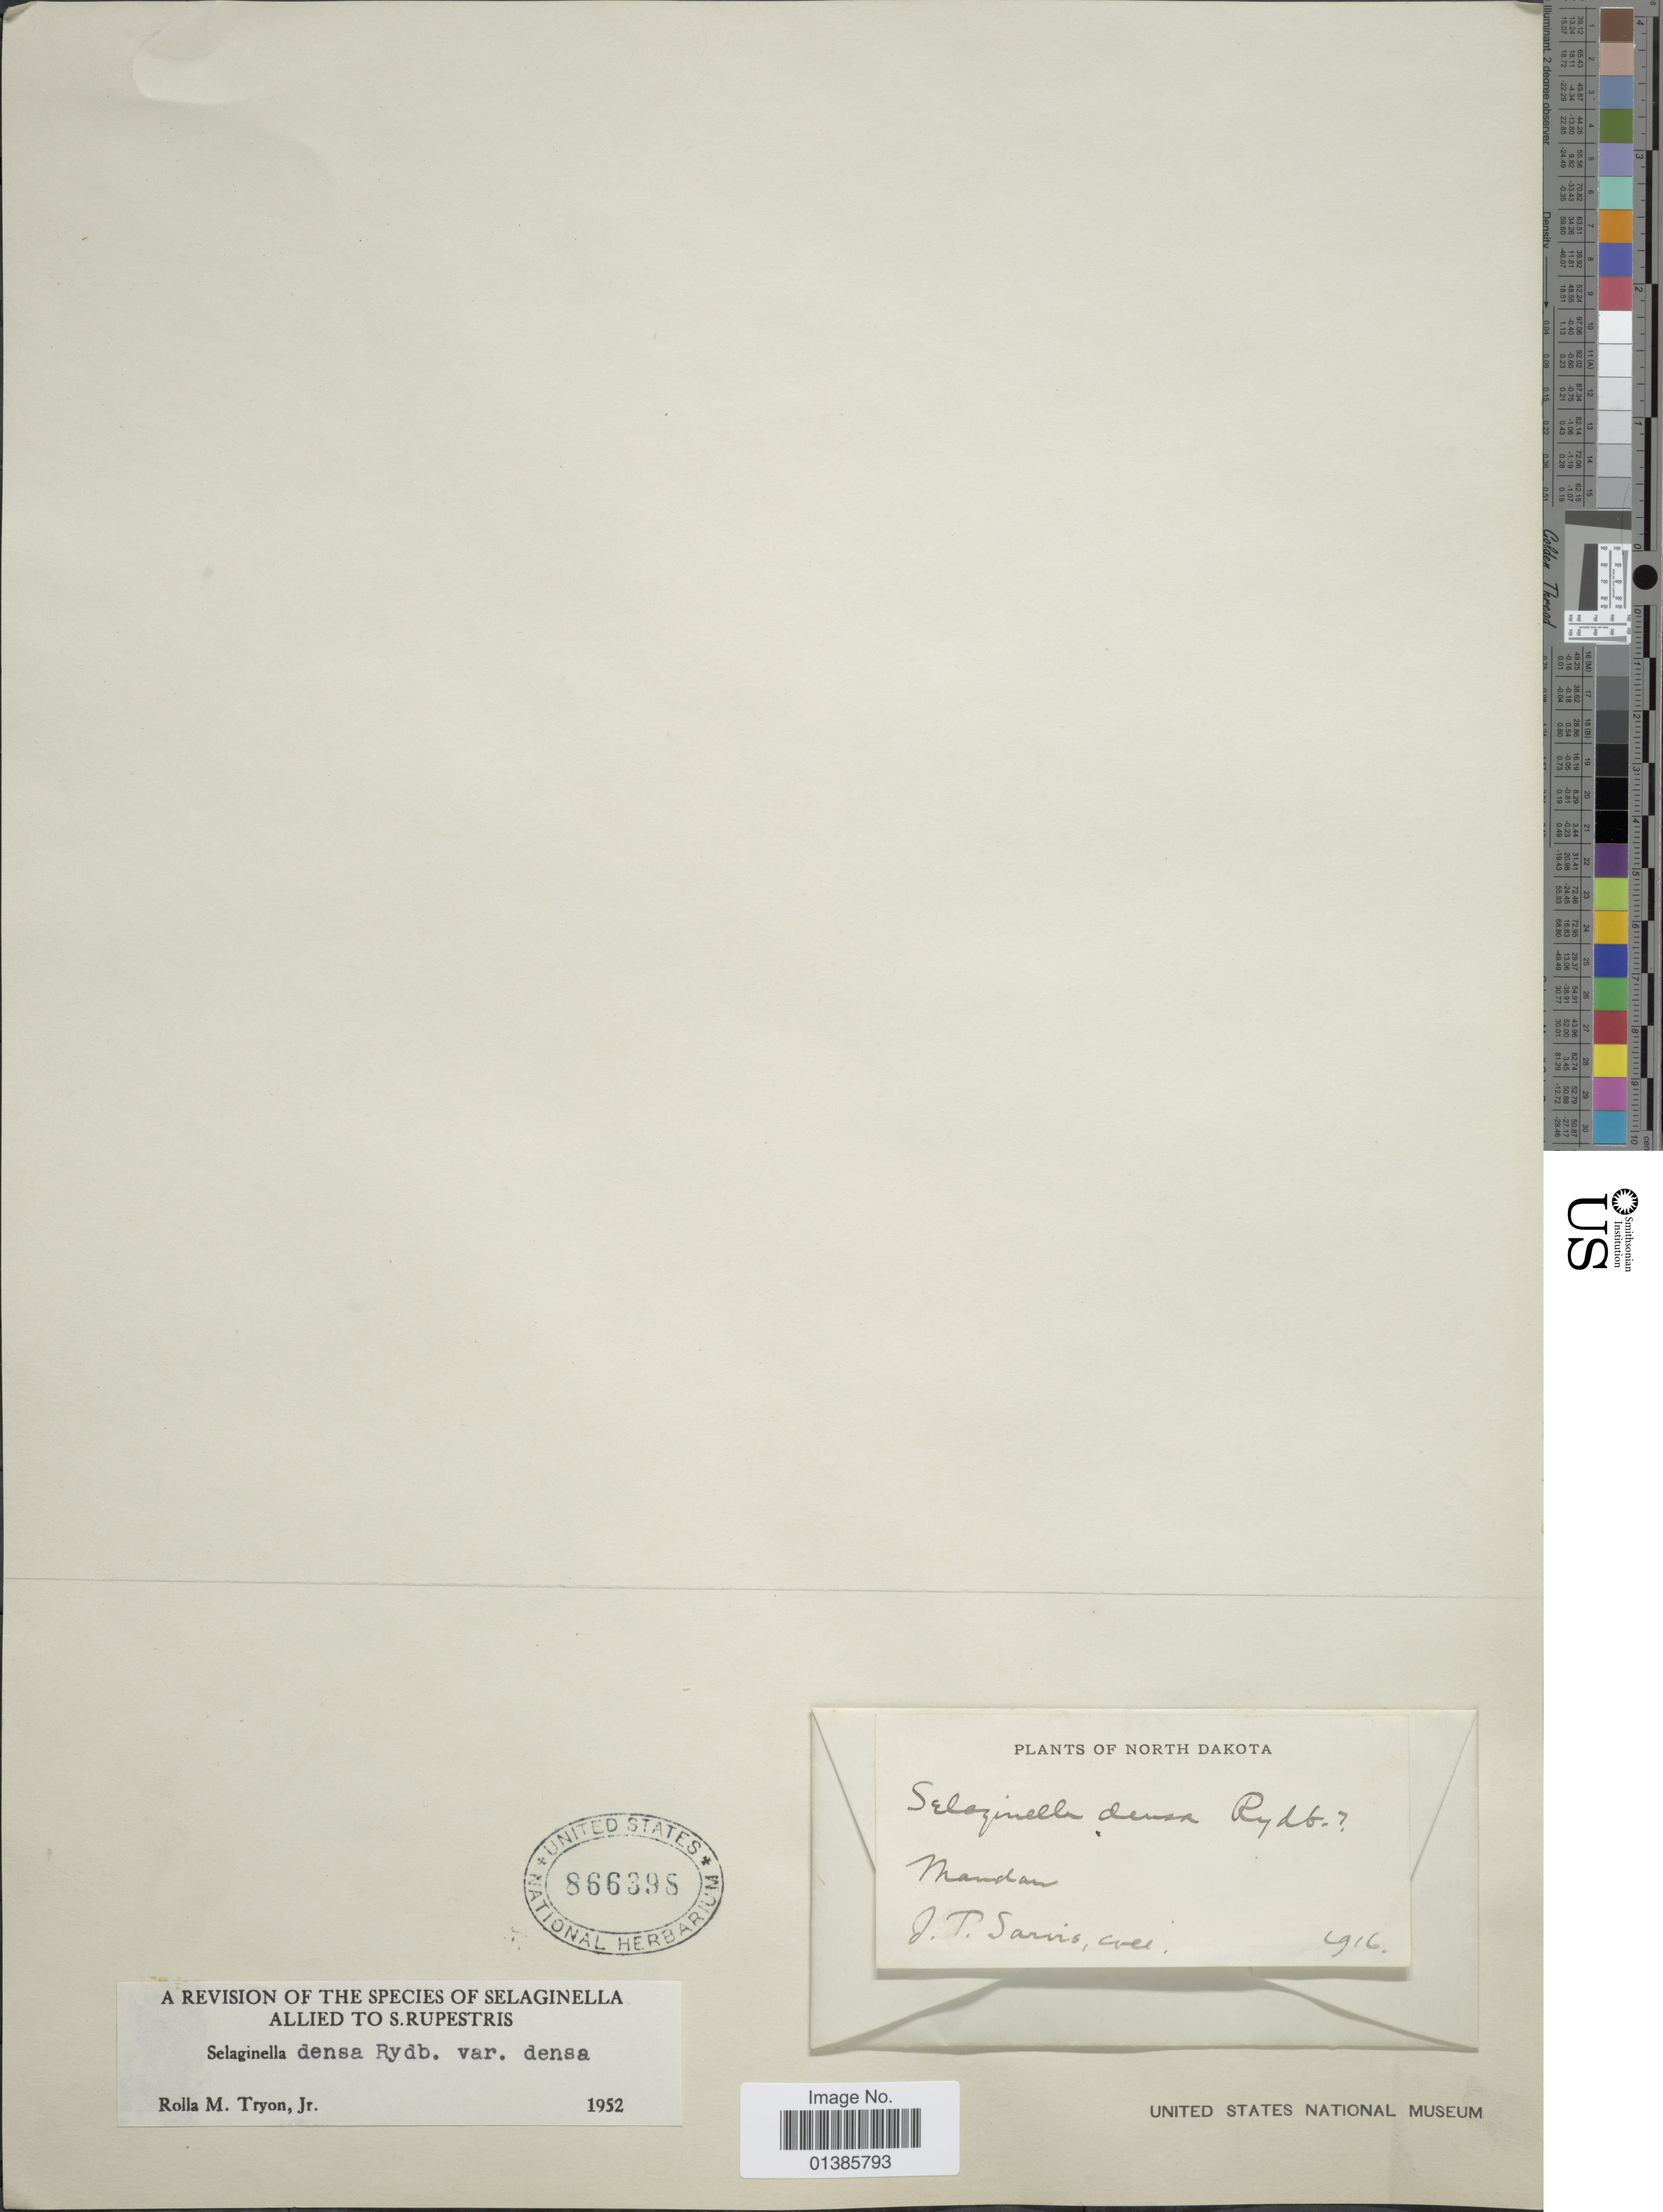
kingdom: Plantae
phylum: Tracheophyta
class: Lycopodiopsida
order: Selaginellales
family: Selaginellaceae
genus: Selaginella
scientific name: Selaginella densa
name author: Rydb.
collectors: J. Sarvis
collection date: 1916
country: United States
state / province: North Dakota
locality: Mandan.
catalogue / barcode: US 866398